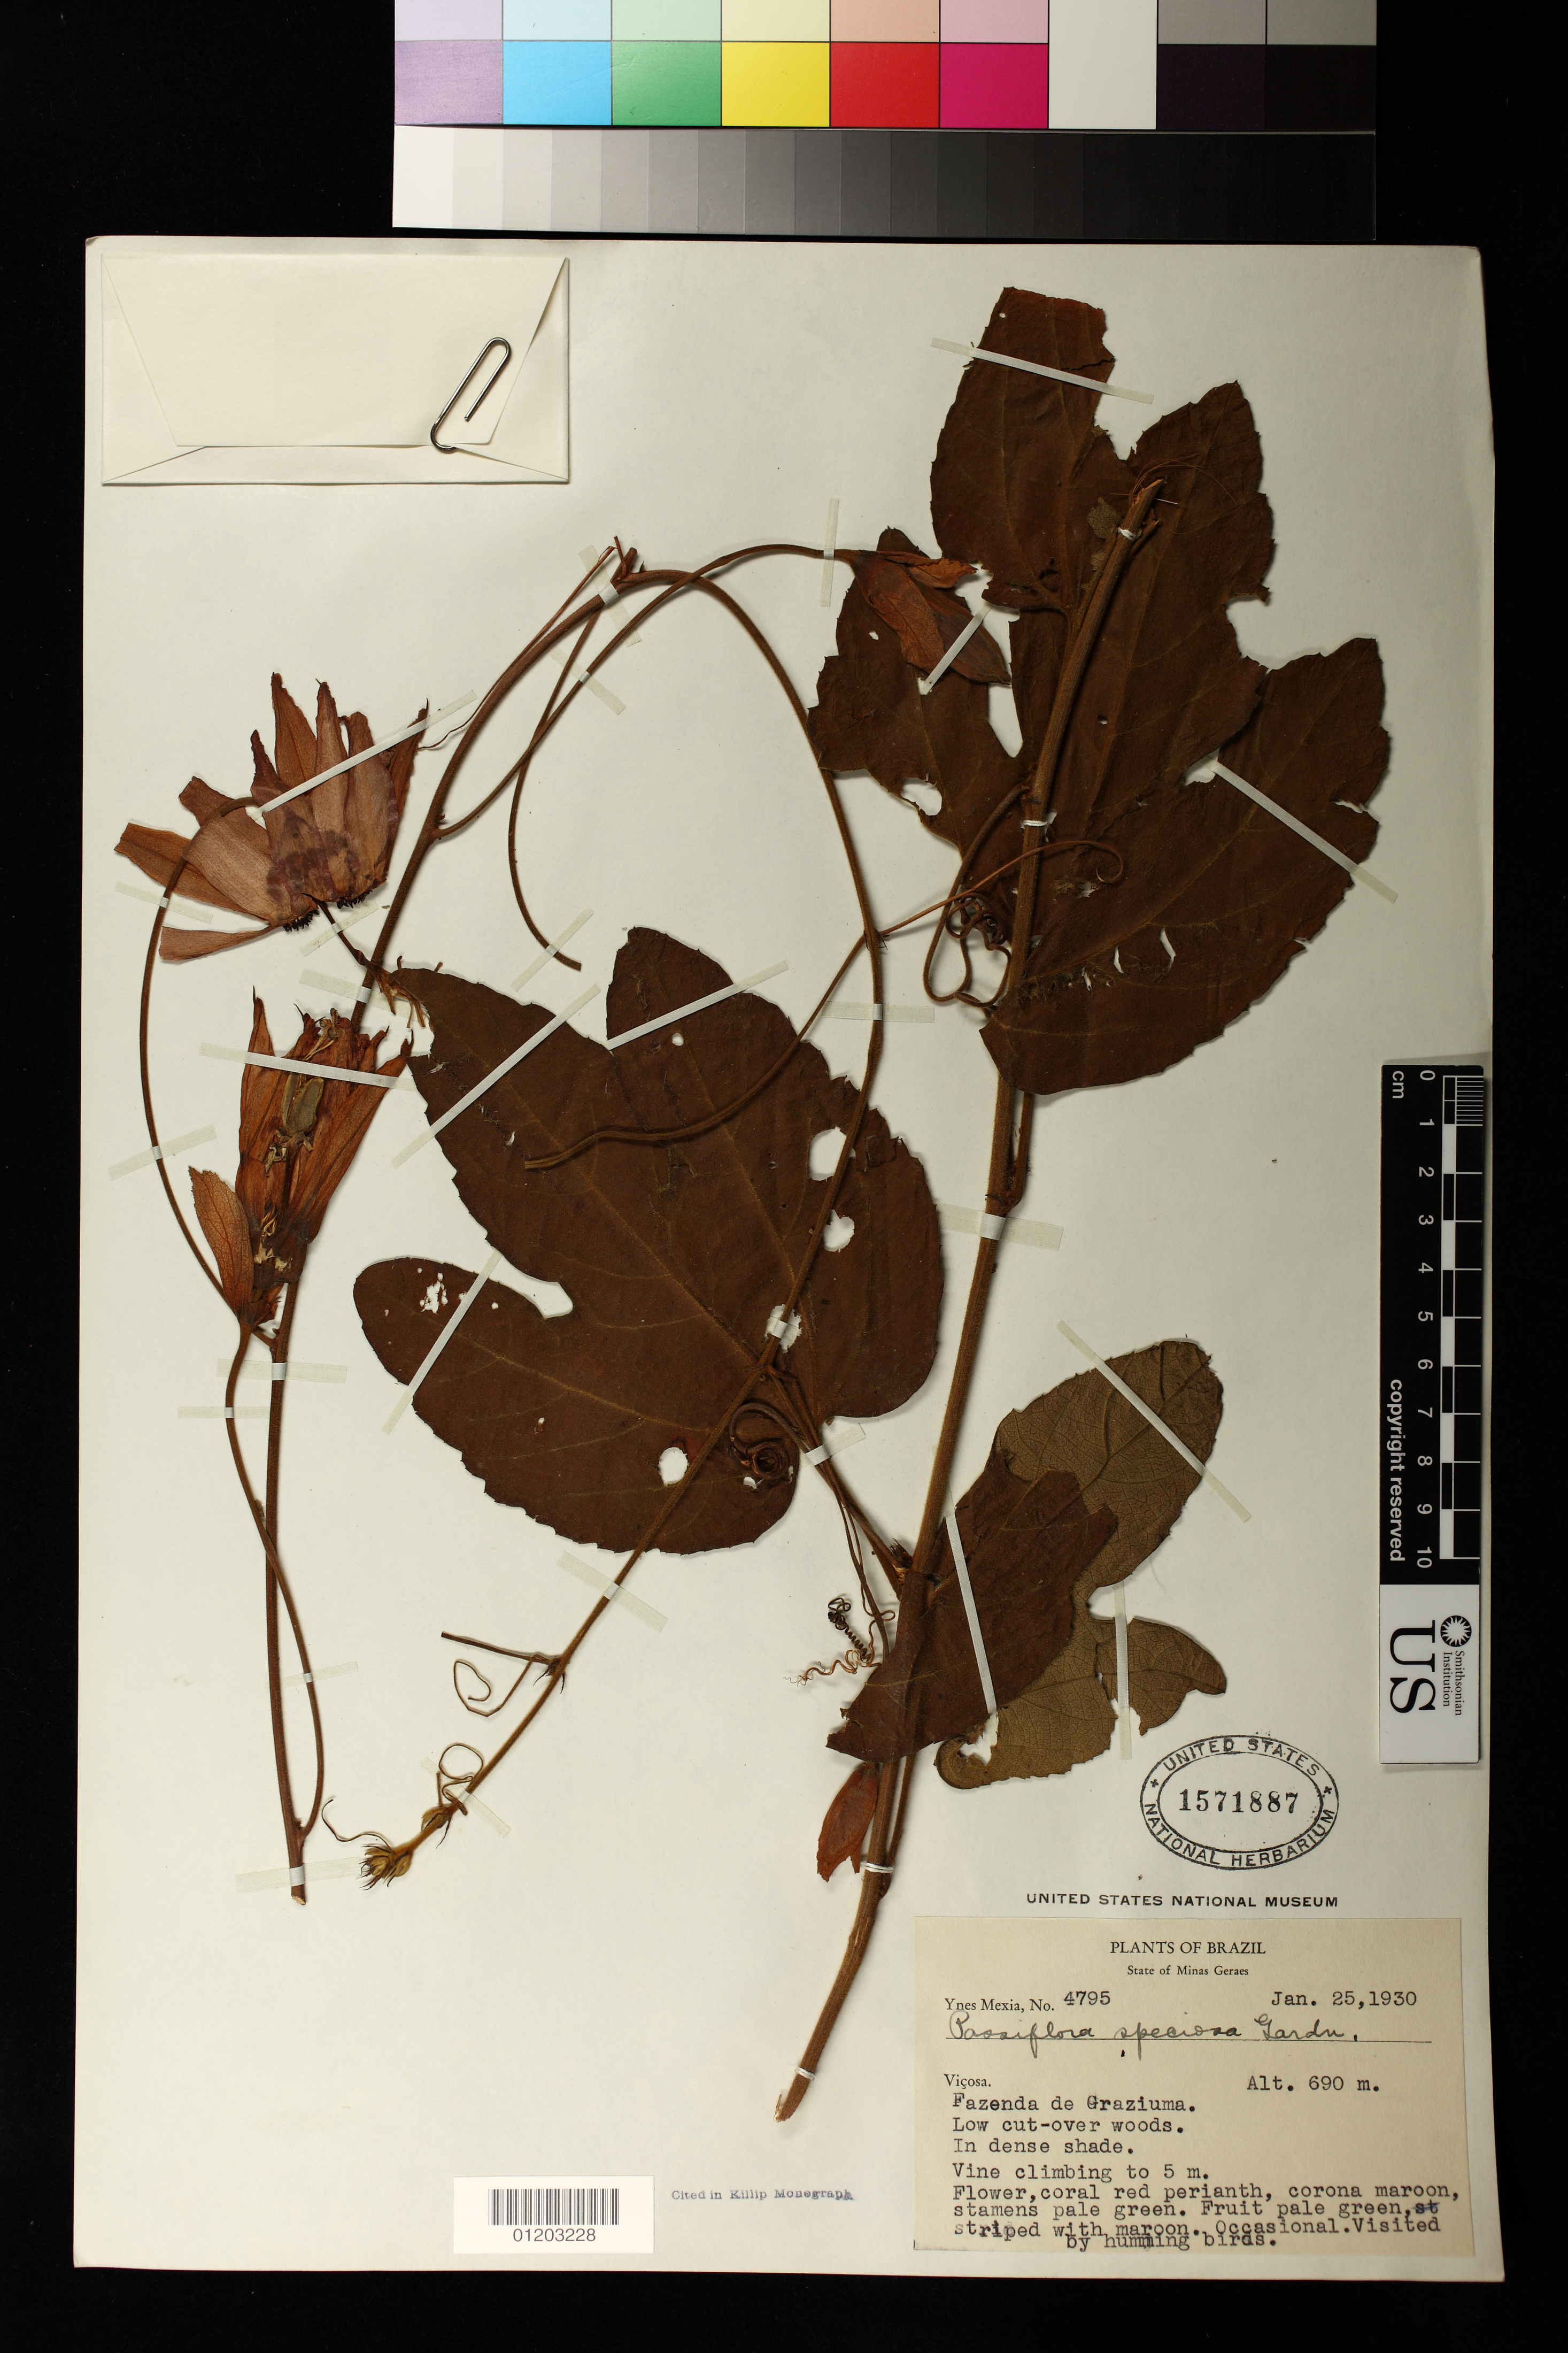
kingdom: Plantae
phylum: Tracheophyta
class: Magnoliopsida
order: Malpighiales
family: Passifloraceae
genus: Passiflora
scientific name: Passiflora speciosa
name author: Gardner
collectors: Y. Mexia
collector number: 4795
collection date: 1930-01-25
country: Brazil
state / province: Minas Gerais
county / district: Viçosa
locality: Vicosa. Fazenda de Graziuma.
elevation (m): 690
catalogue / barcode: US 1571887